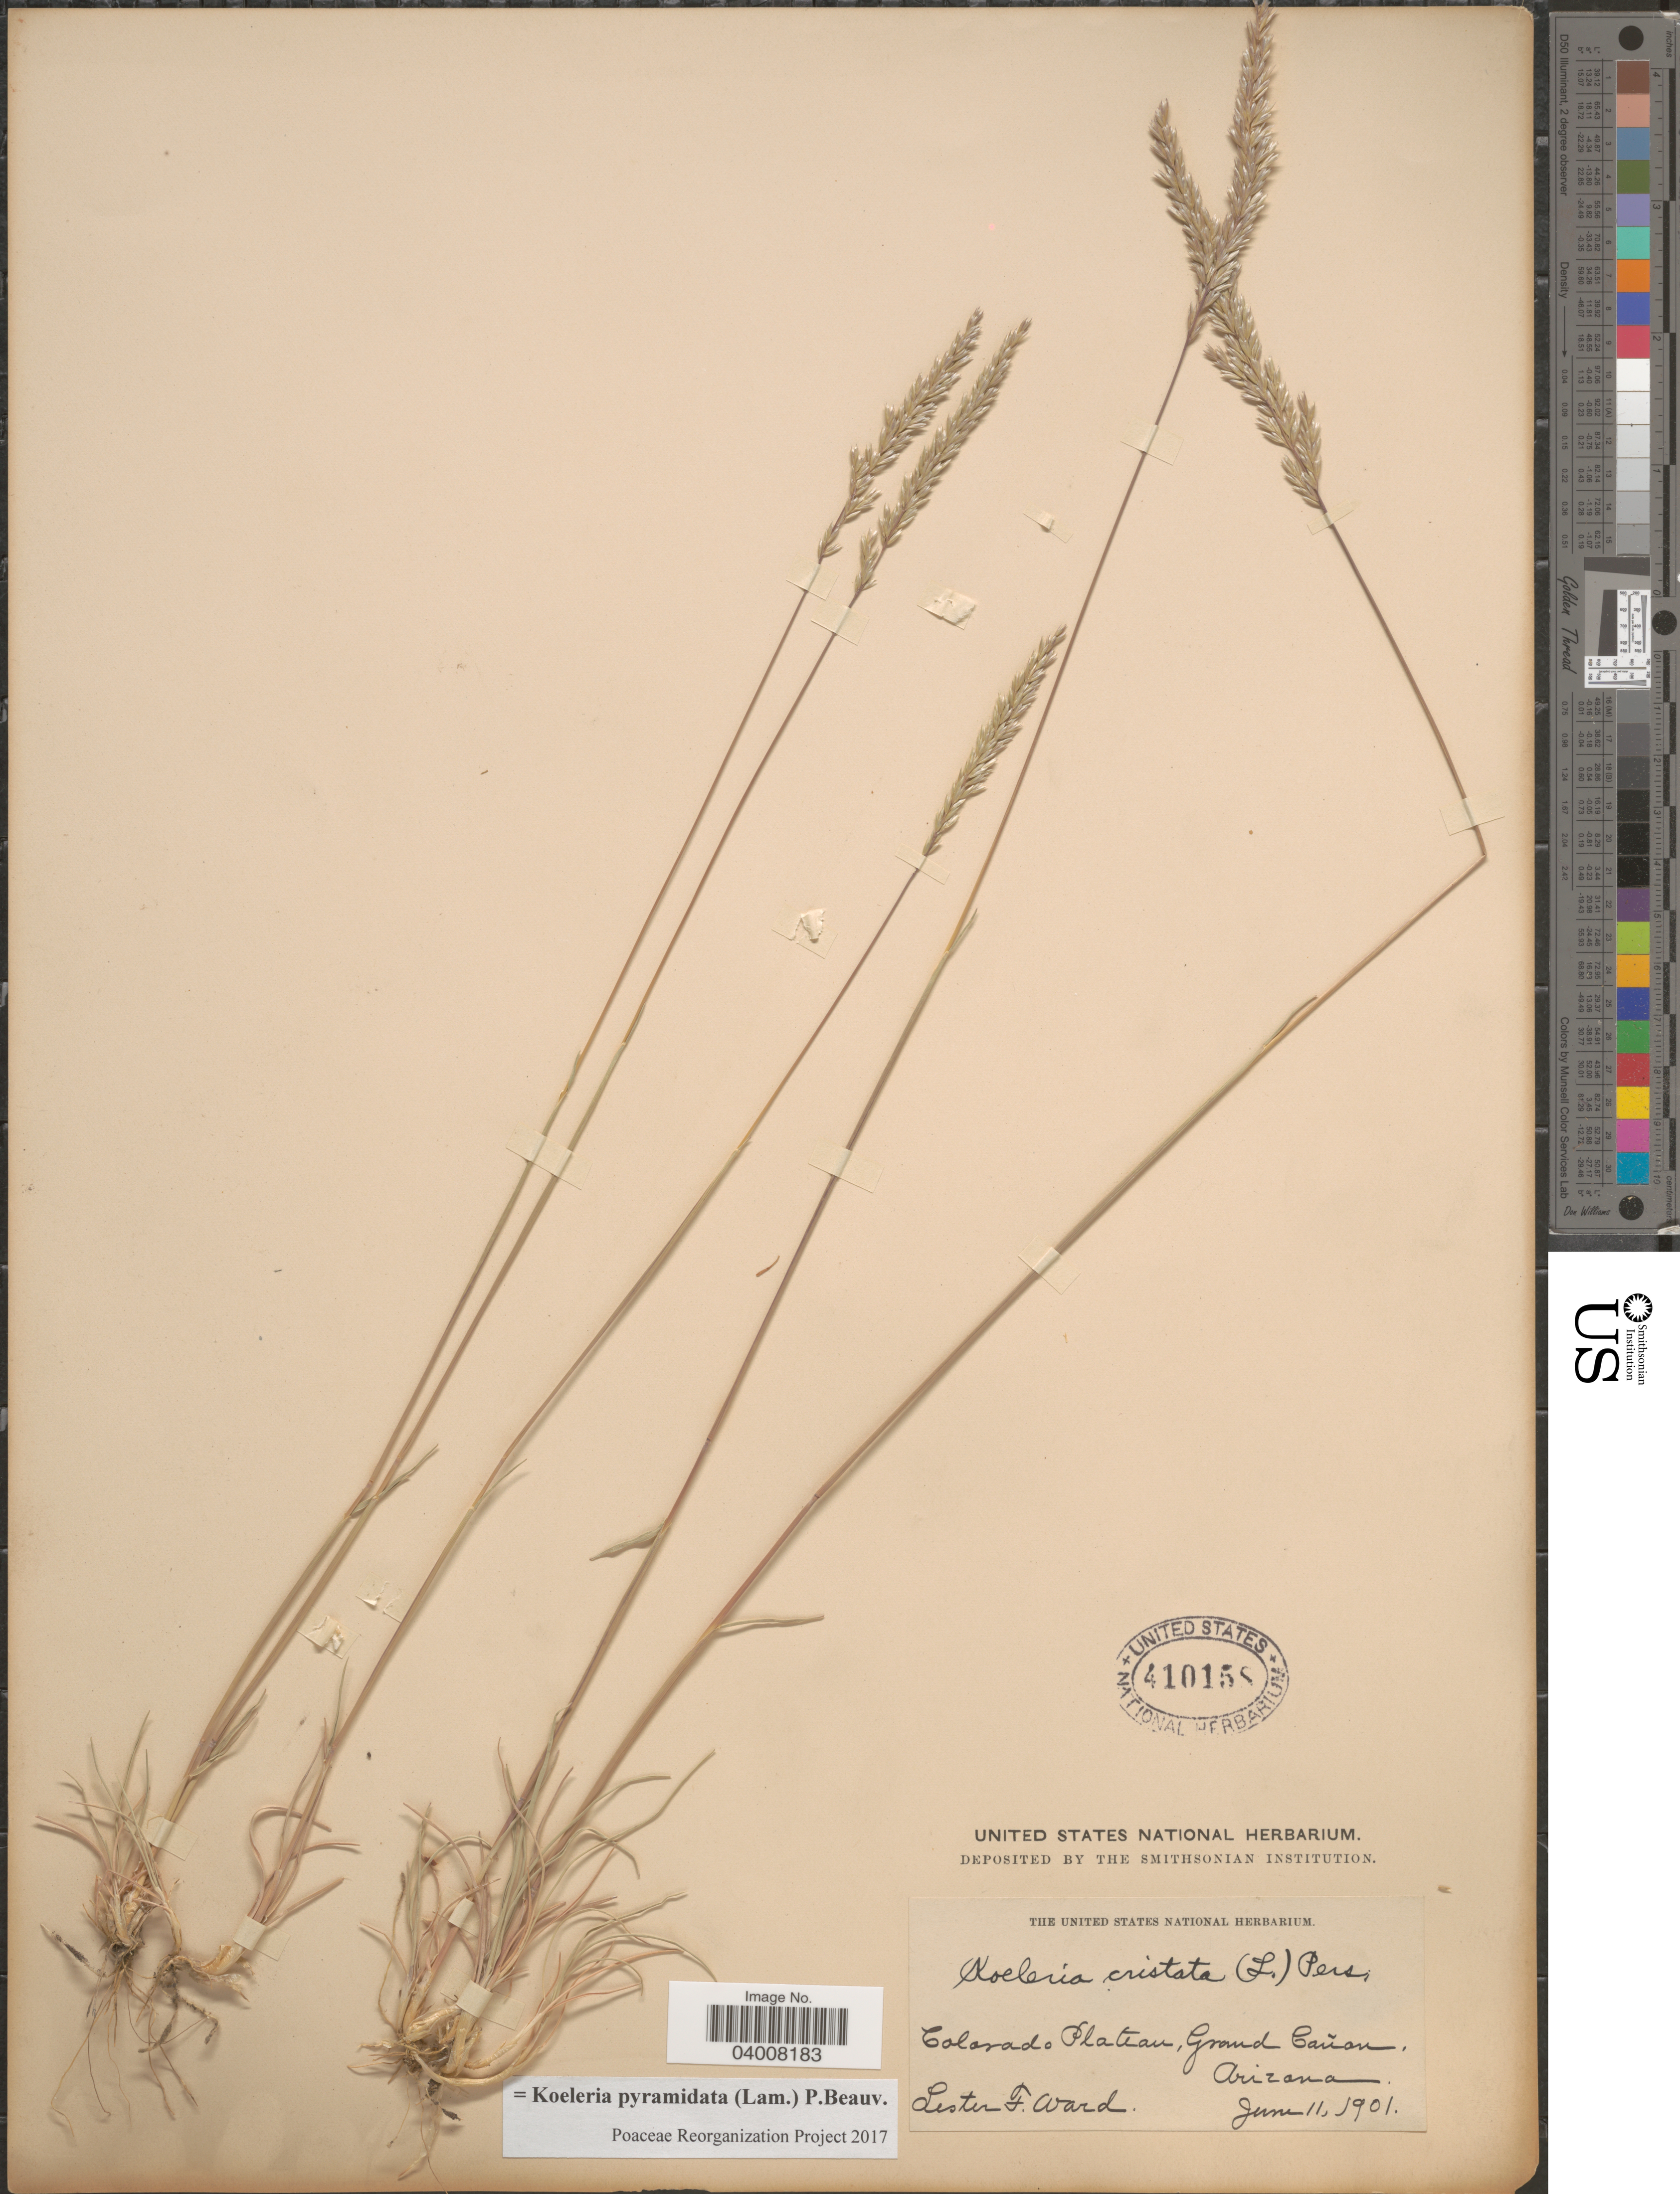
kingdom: Plantae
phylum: Tracheophyta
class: Liliopsida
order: Poales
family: Poaceae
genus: Koeleria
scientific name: Koeleria pyramidata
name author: (Lam.) P. Beauv.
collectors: L. F. Ward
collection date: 1901-06-11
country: United States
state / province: Arizona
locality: Colorado Plateau, Grand Cañon.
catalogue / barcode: US 410158